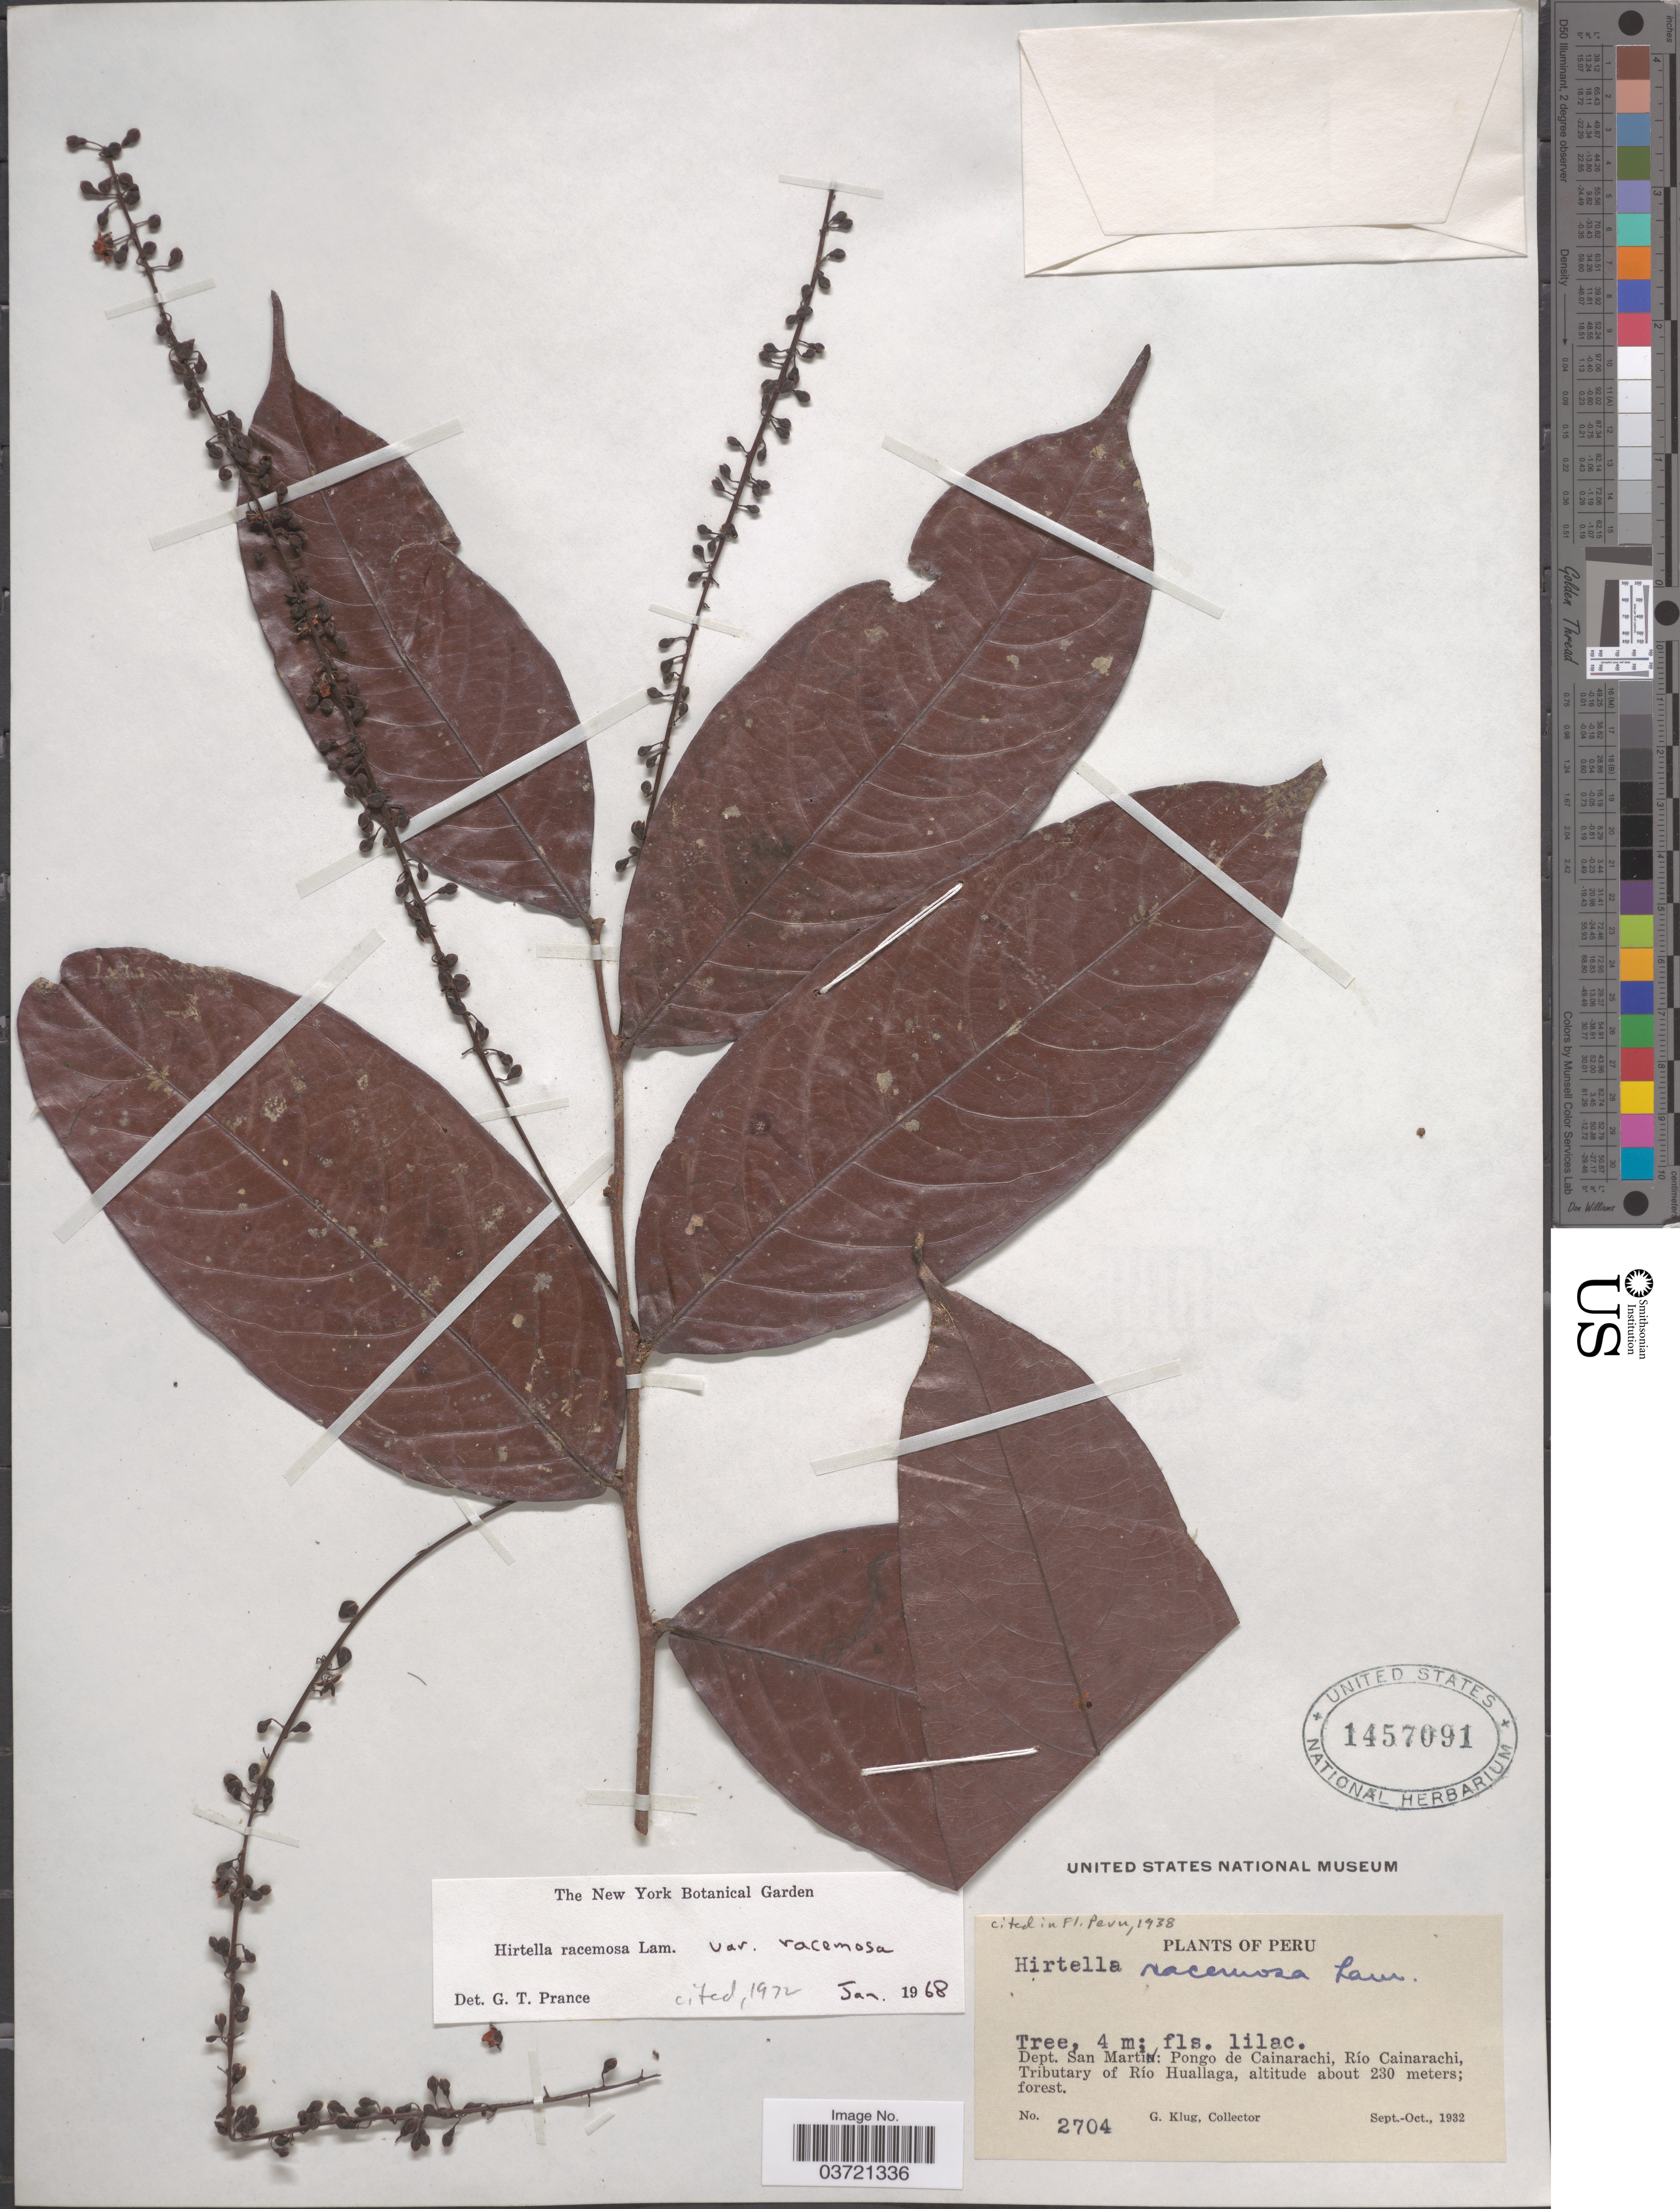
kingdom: Plantae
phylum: Tracheophyta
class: Magnoliopsida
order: Malpighiales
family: Chrysobalanaceae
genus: Hirtella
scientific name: Hirtella racemosa var. racemosa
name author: Lam.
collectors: G. Klug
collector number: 2704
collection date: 1932-09/1932-10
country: Peru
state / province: San Martín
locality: Dept. San Martin: Pongo de Cainarachi, Río Cainarachi, Tributary of Río Huallaga.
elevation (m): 230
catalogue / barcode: US 1457091